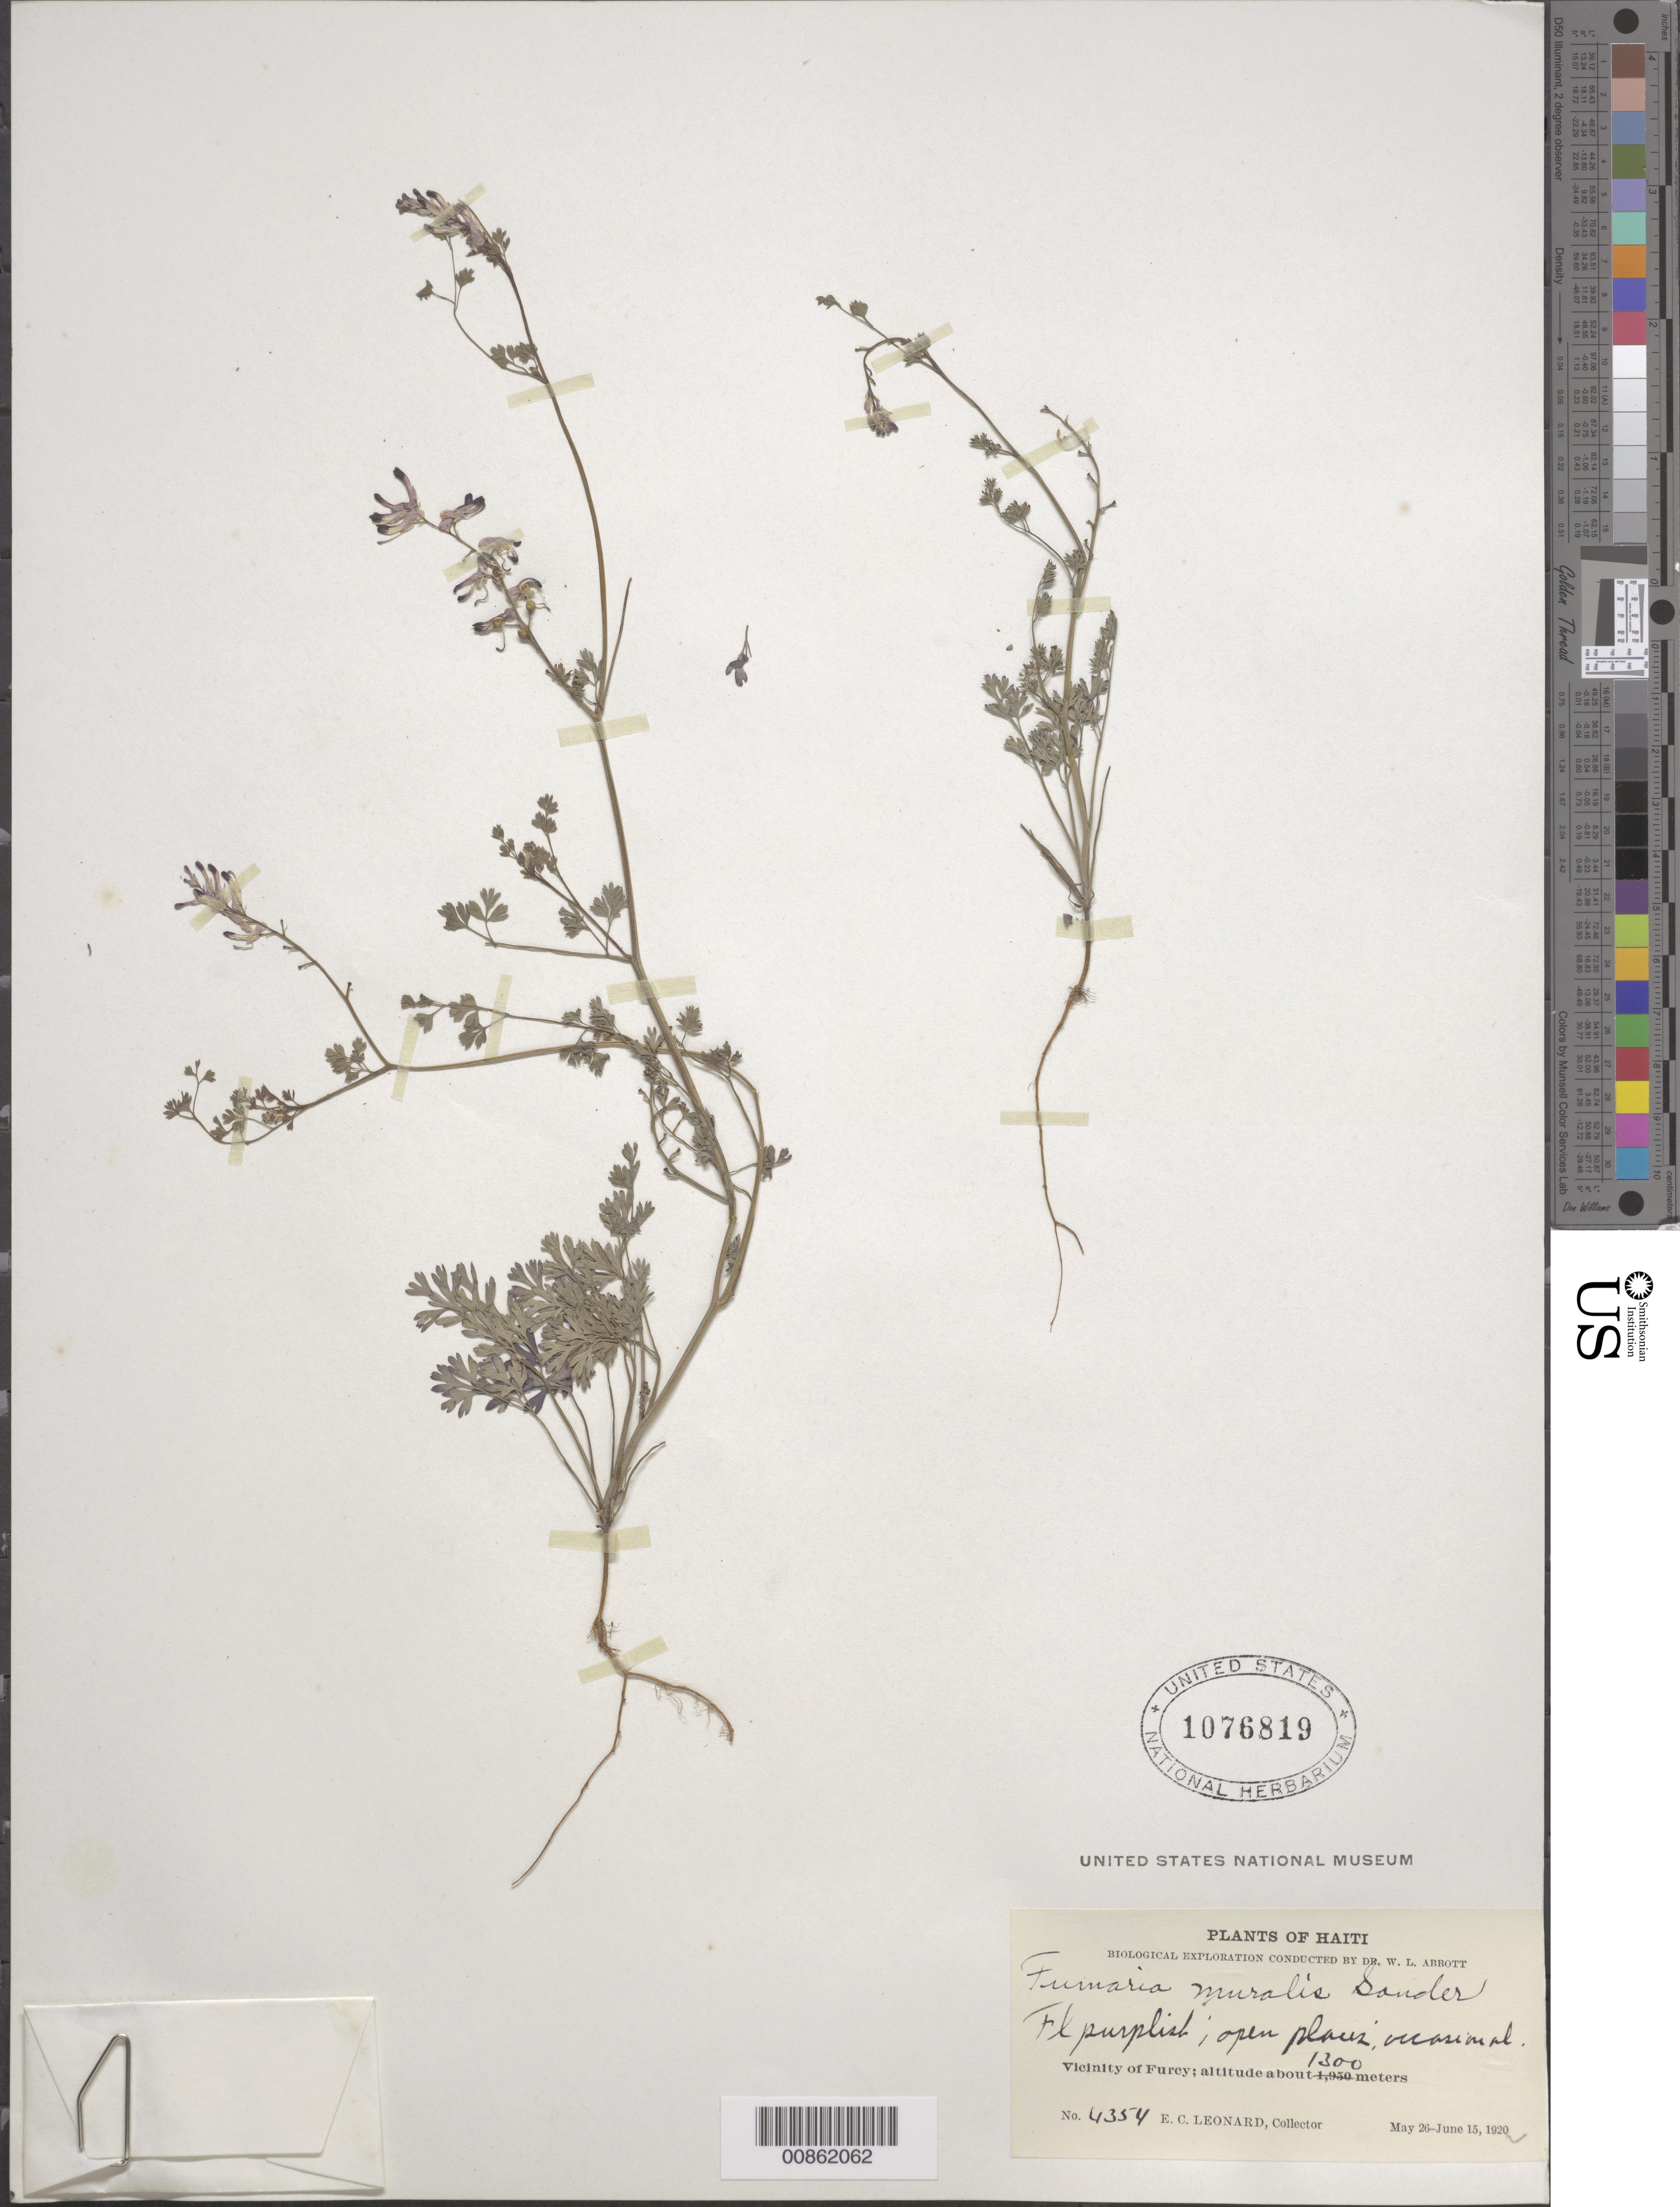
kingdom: Plantae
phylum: Tracheophyta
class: Magnoliopsida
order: Ranunculales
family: Papaveraceae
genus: Fumaria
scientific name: Fumaria muralis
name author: Sond. ex W.D.J. Koch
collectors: E. C. Leonard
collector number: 4354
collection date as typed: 26 May 1920 to 15 Jun 1920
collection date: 1920-05-26/1920-06-15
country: Haiti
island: Hispaniola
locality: Vicinity of Furcy.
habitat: Open places.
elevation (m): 1300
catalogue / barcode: US 1076819